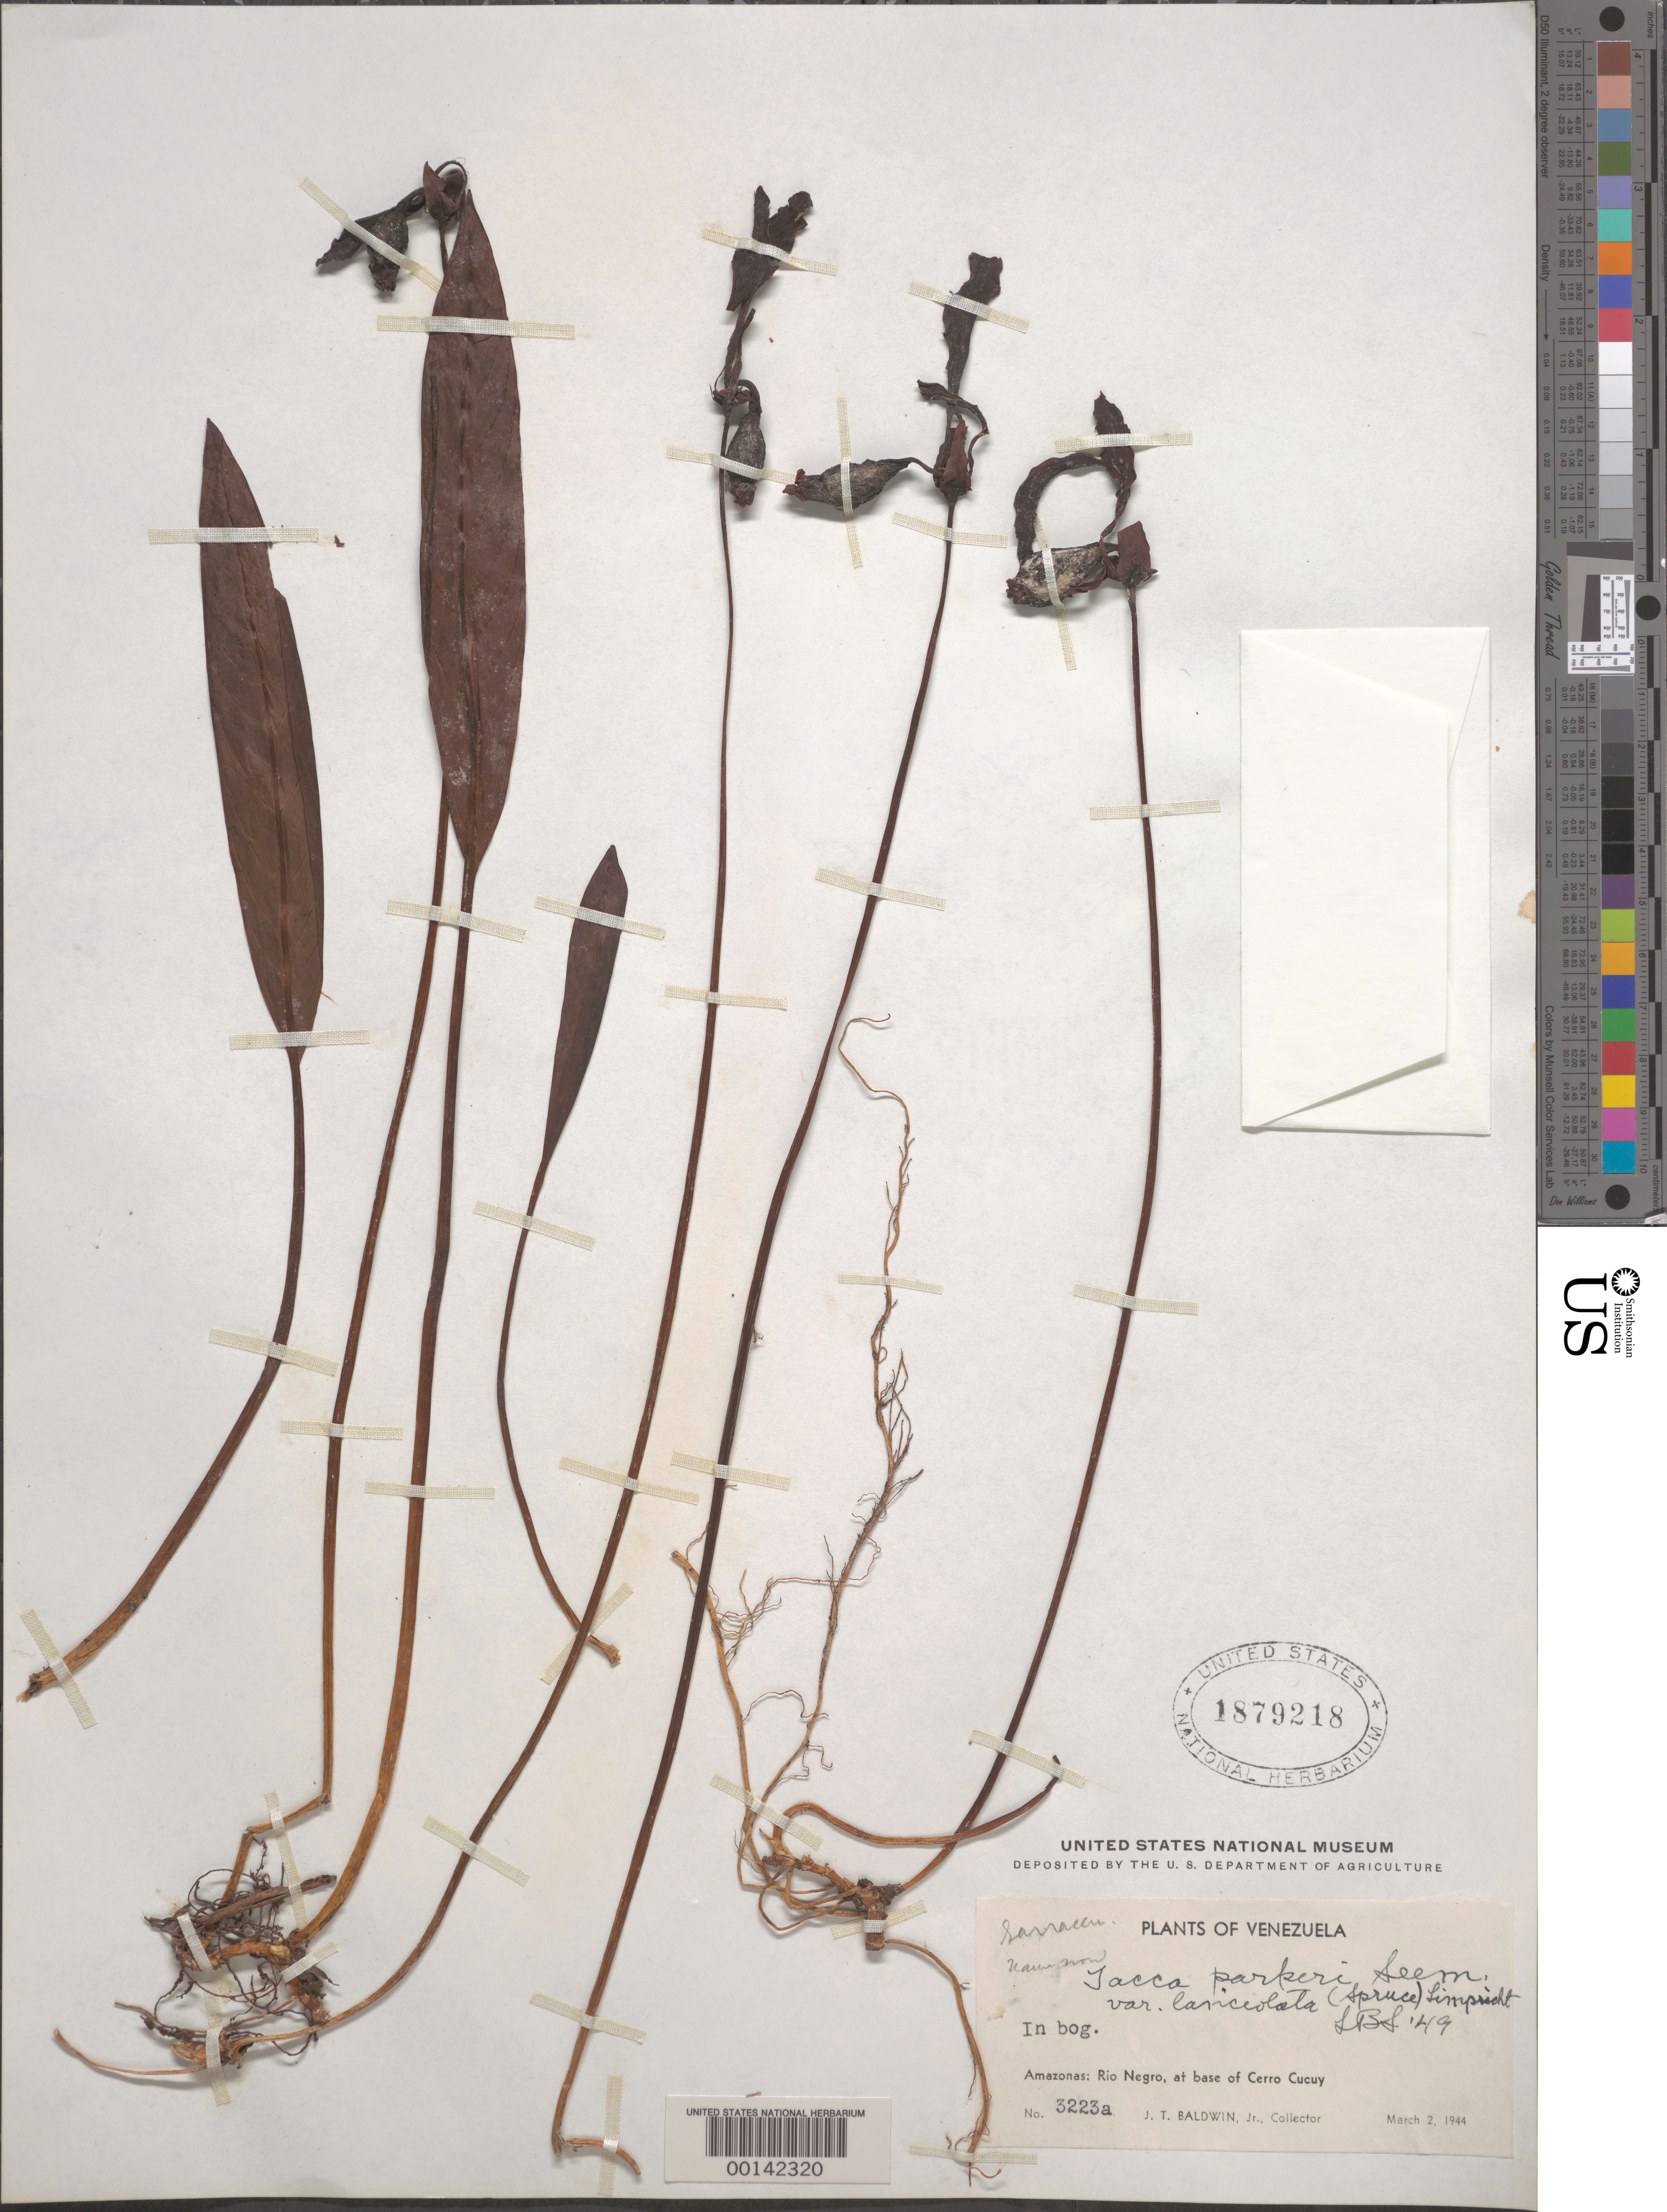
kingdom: Plantae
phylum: Tracheophyta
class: Liliopsida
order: Dioscoreales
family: Dioscoreaceae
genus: Tacca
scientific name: Tacca parkeri var. lanceolata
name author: Seem.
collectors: J. T. Baldwin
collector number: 3223a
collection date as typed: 02 Mar 1944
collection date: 1944-03-02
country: Venezuela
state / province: Amazonas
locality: Rio negro, at base of cerro cucuy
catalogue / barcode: US 1879218